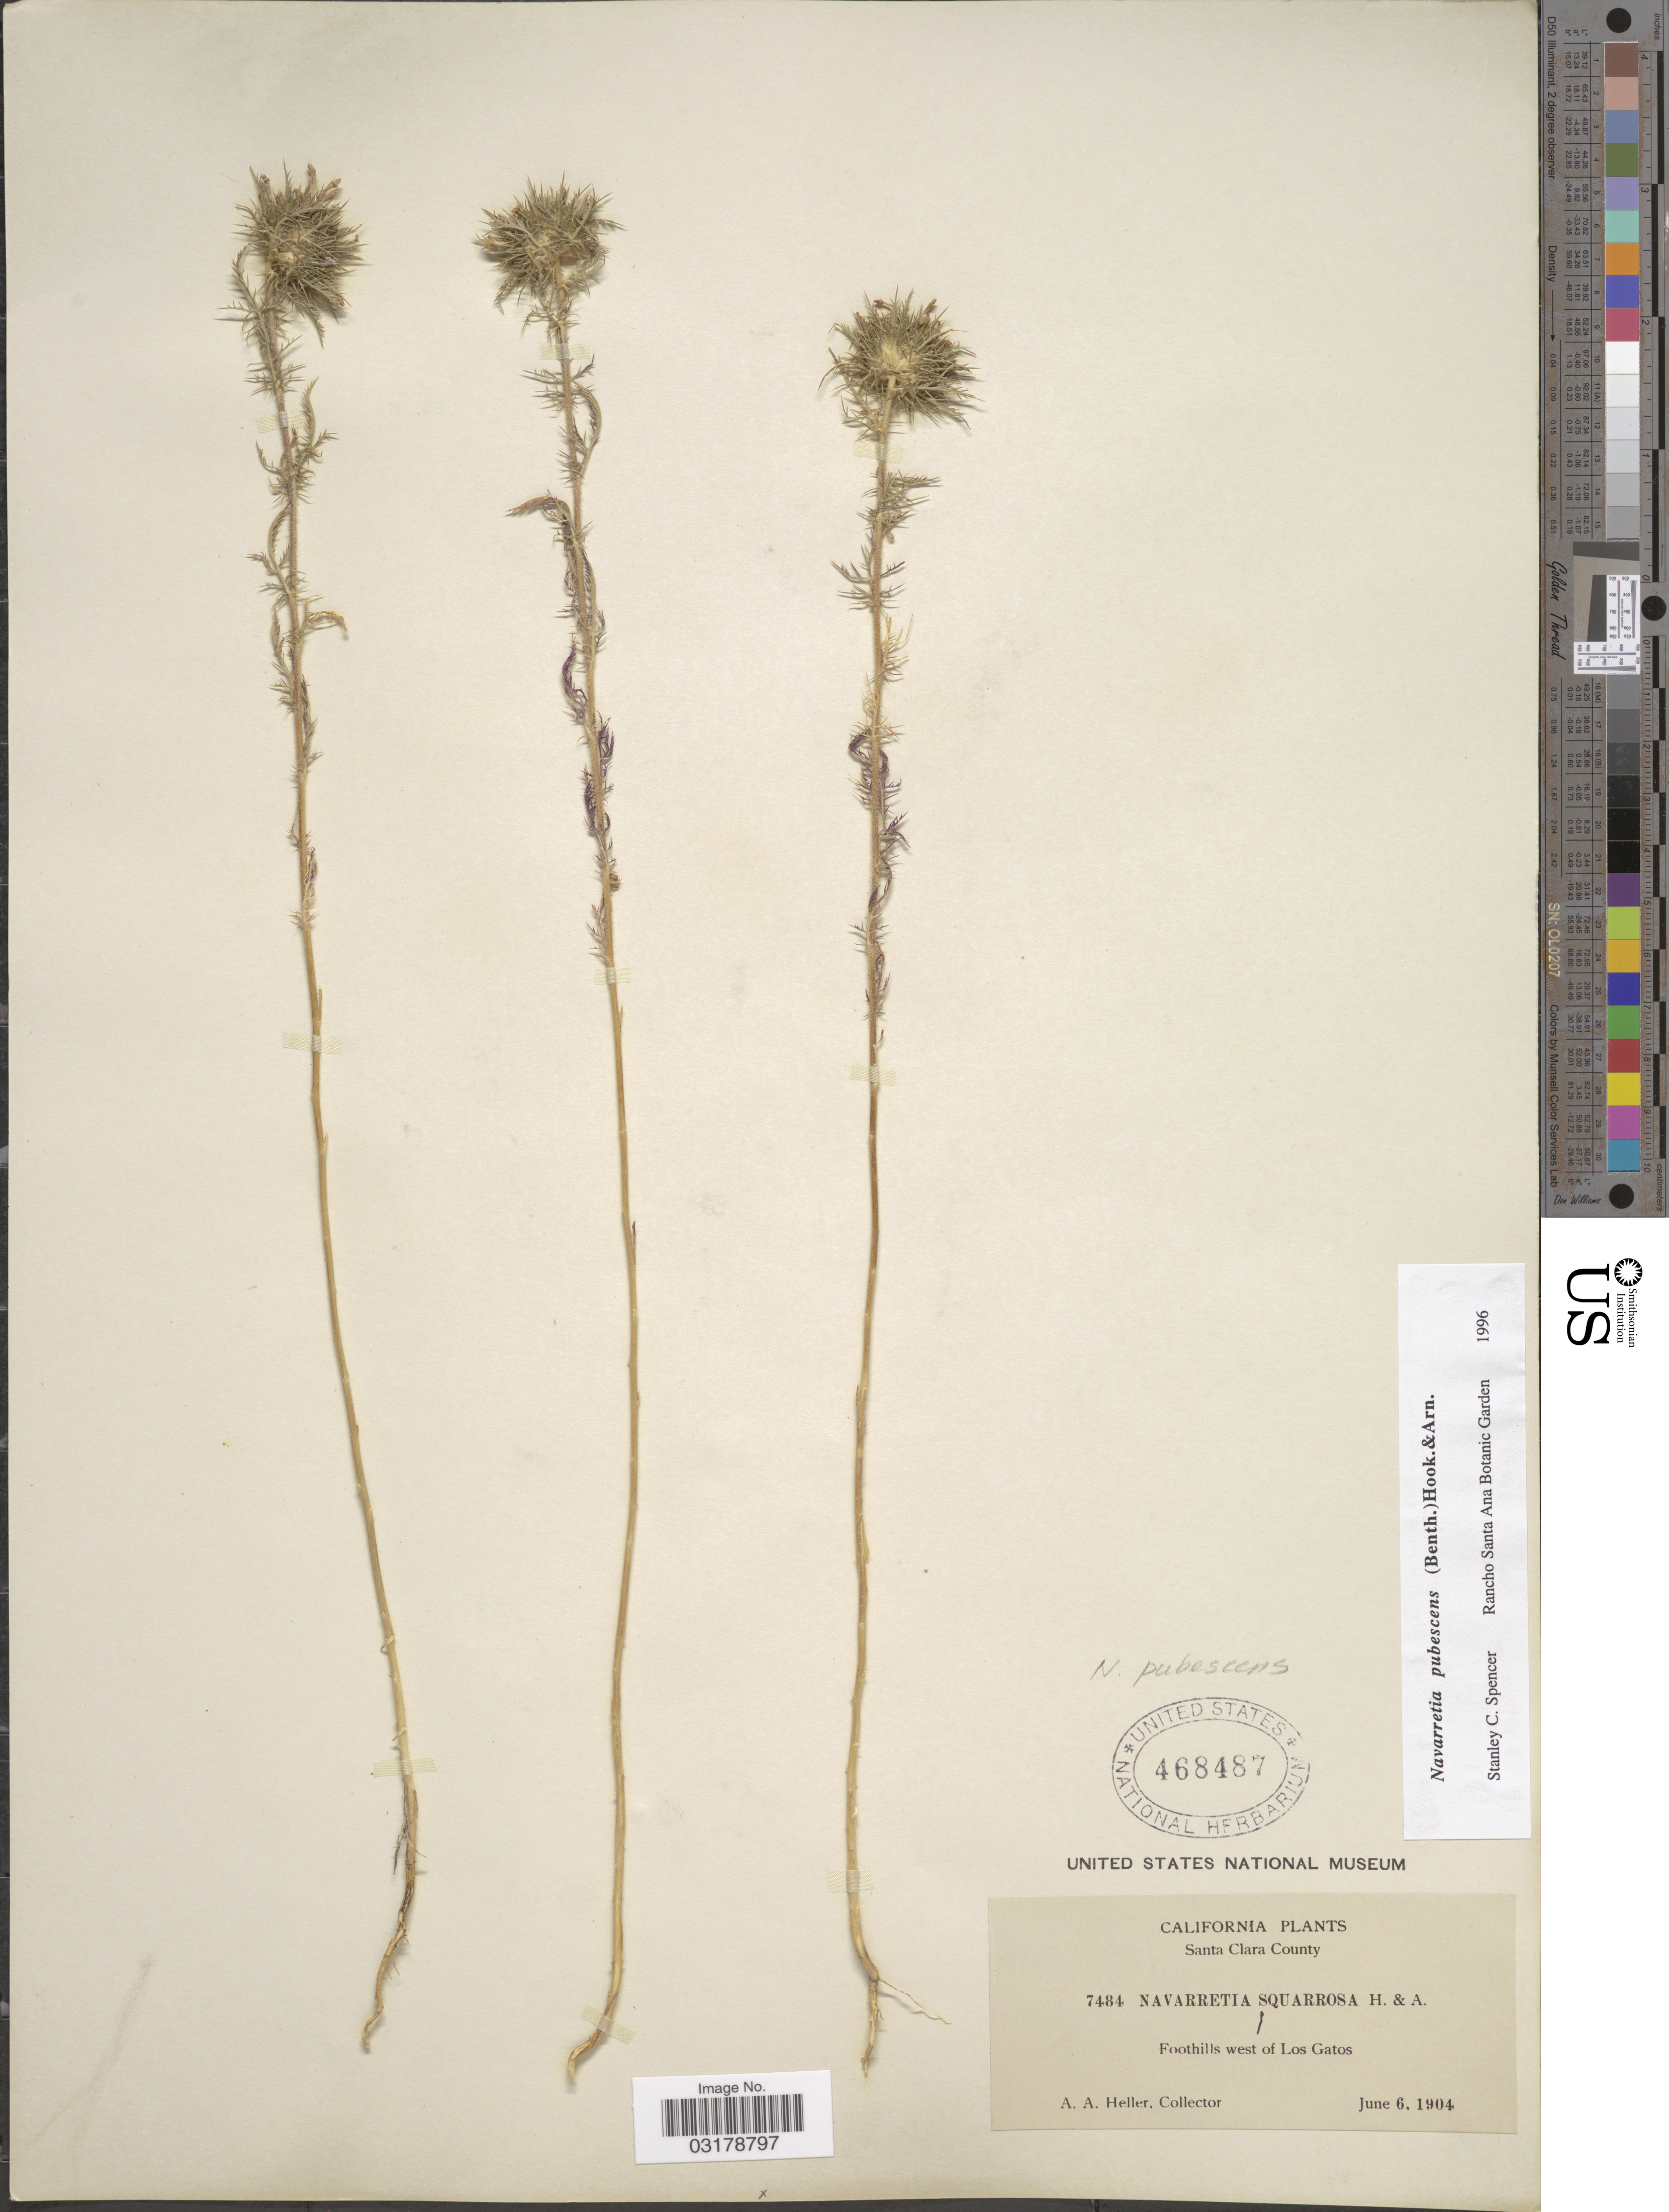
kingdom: Plantae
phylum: Tracheophyta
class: Magnoliopsida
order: Ericales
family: Polemoniaceae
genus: Navarretia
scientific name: Navarretia pubescens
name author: (Benth.) Hook. & Arn.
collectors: A. A. Heller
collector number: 7484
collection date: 1904-06-06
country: United States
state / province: California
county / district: Santa Clara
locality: Santa Clara County. Foothills west of Los Gatos.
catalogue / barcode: US 468487